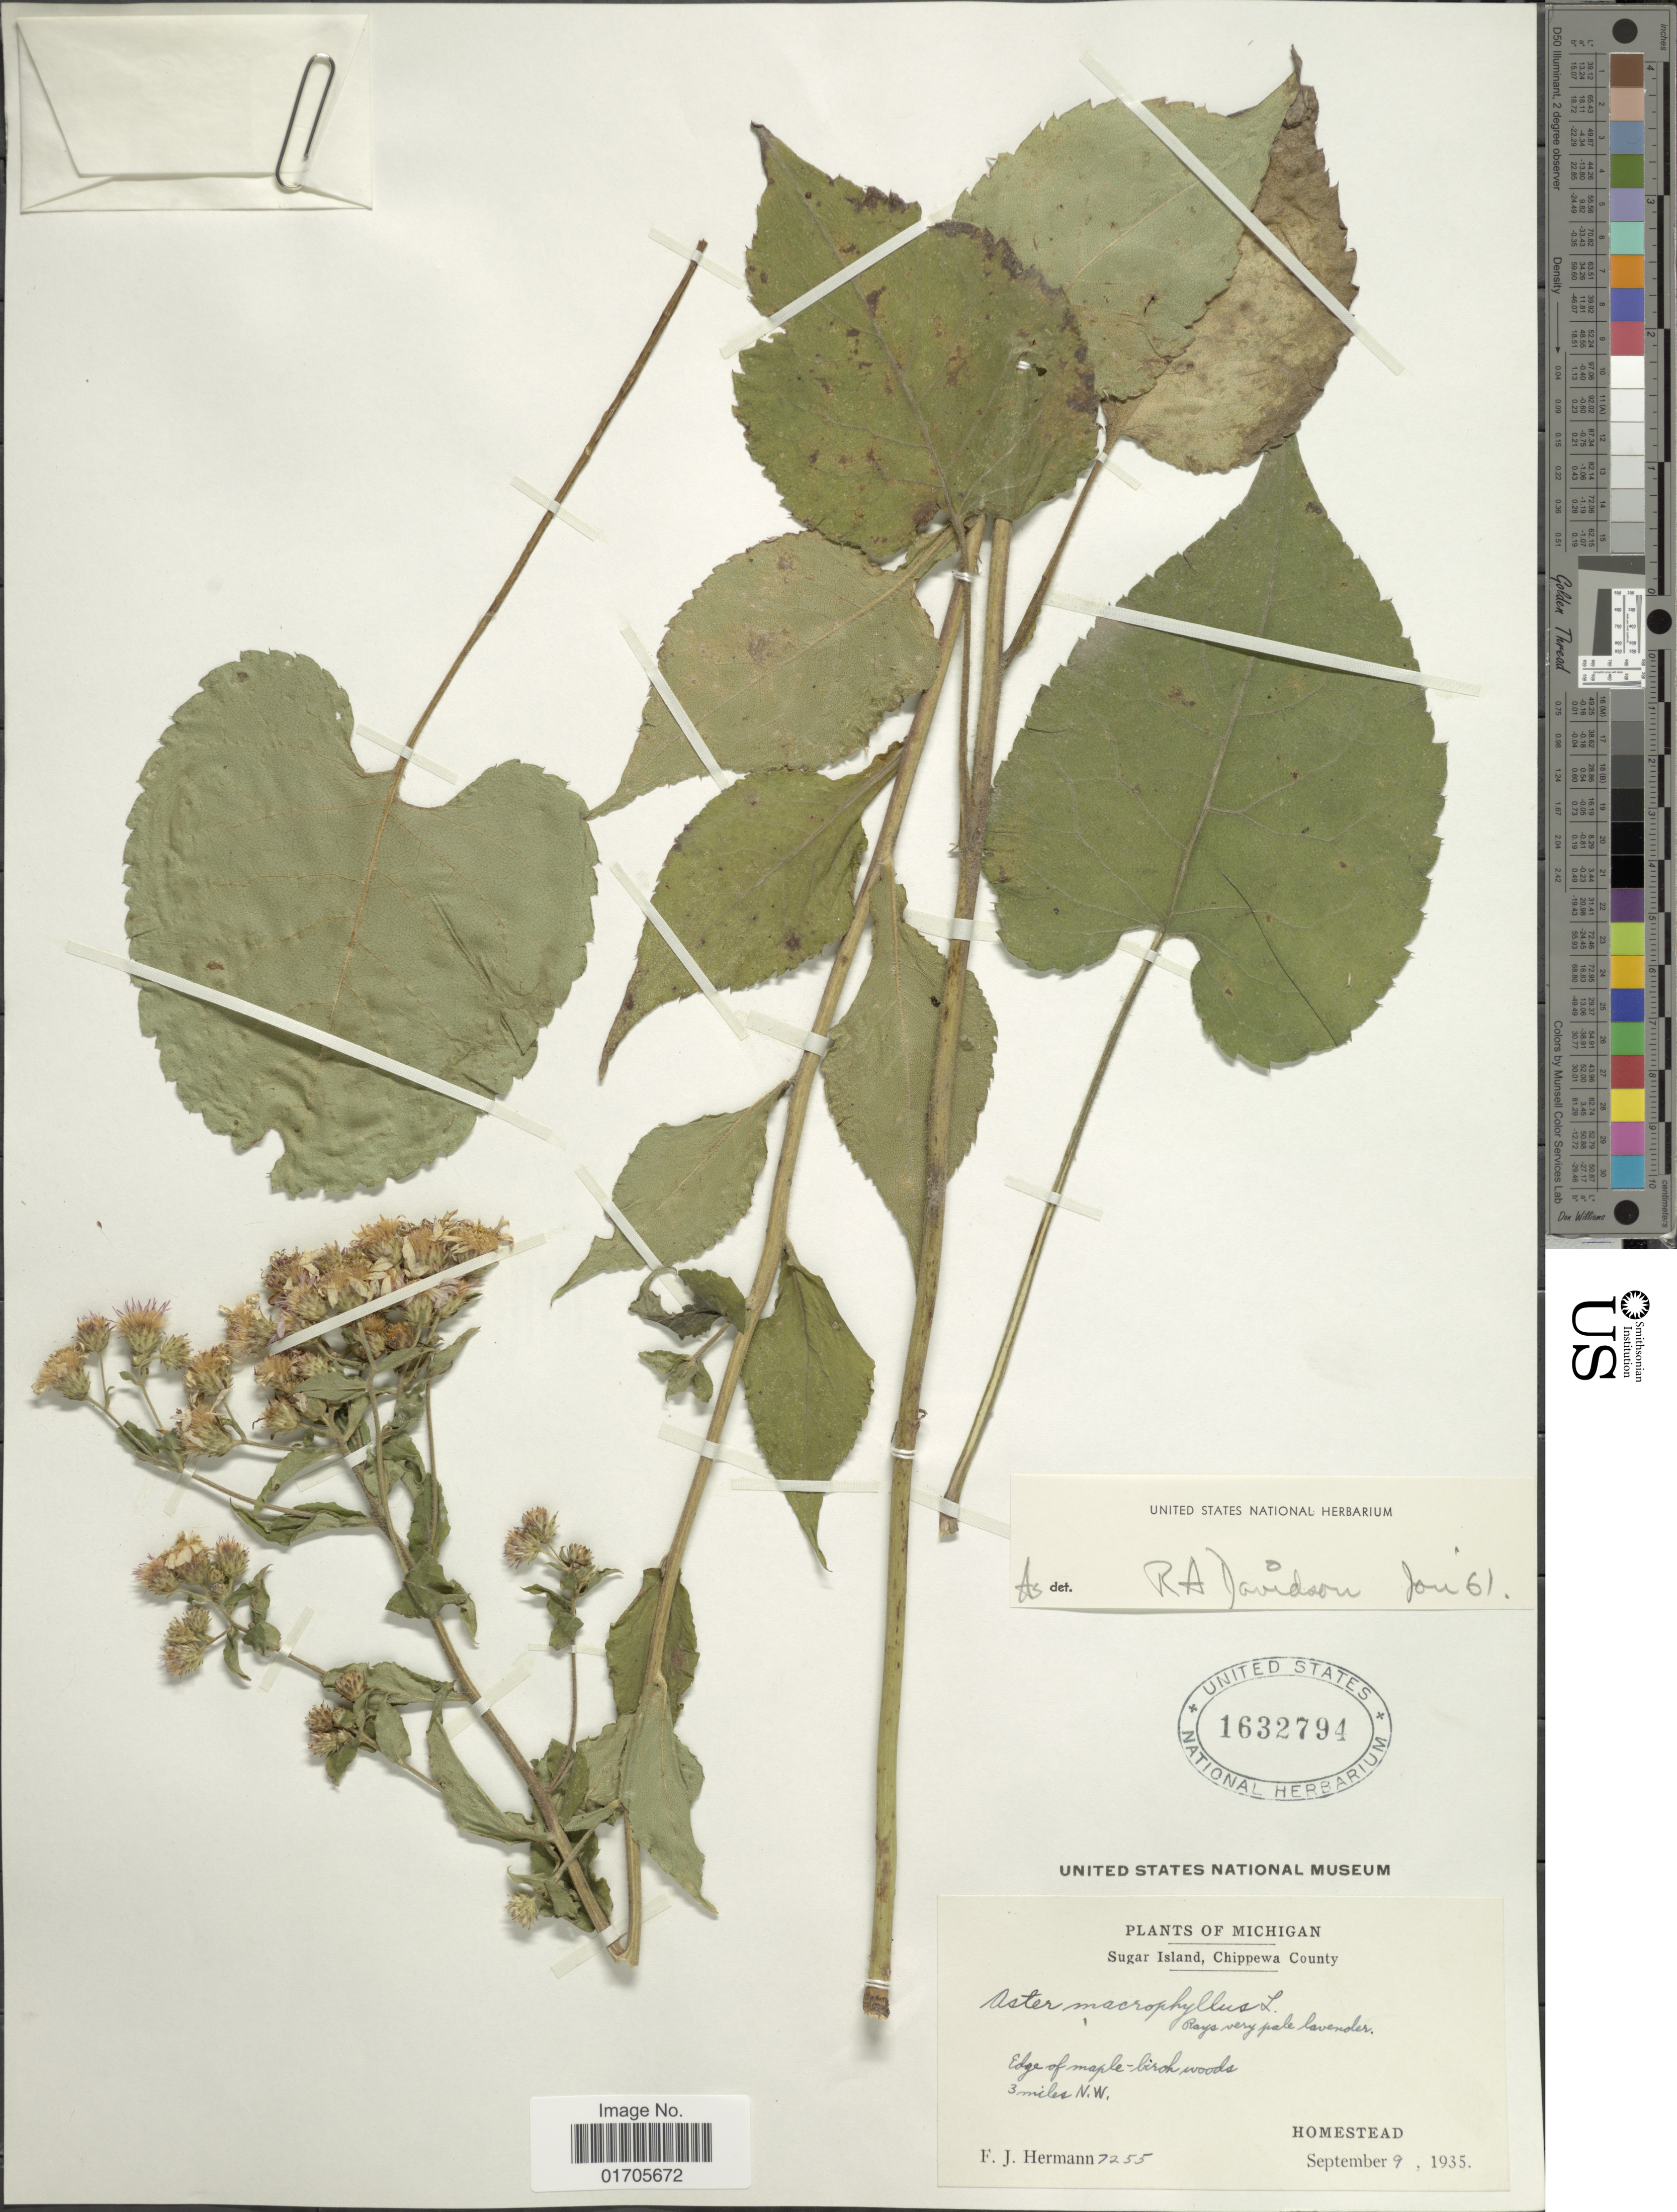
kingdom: Plantae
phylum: Tracheophyta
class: Magnoliopsida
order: Asterales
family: Asteraceae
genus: Eurybia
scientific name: Eurybia macrophylla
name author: (L.) Cass.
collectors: F. J. Hermann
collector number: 7255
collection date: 1935-09-09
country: United States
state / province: Michigan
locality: Michigan. Sugar Island, Chippewa County. Edge of maple-birch woods, 3 miles N.W. Homestead.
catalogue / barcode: US 1632794